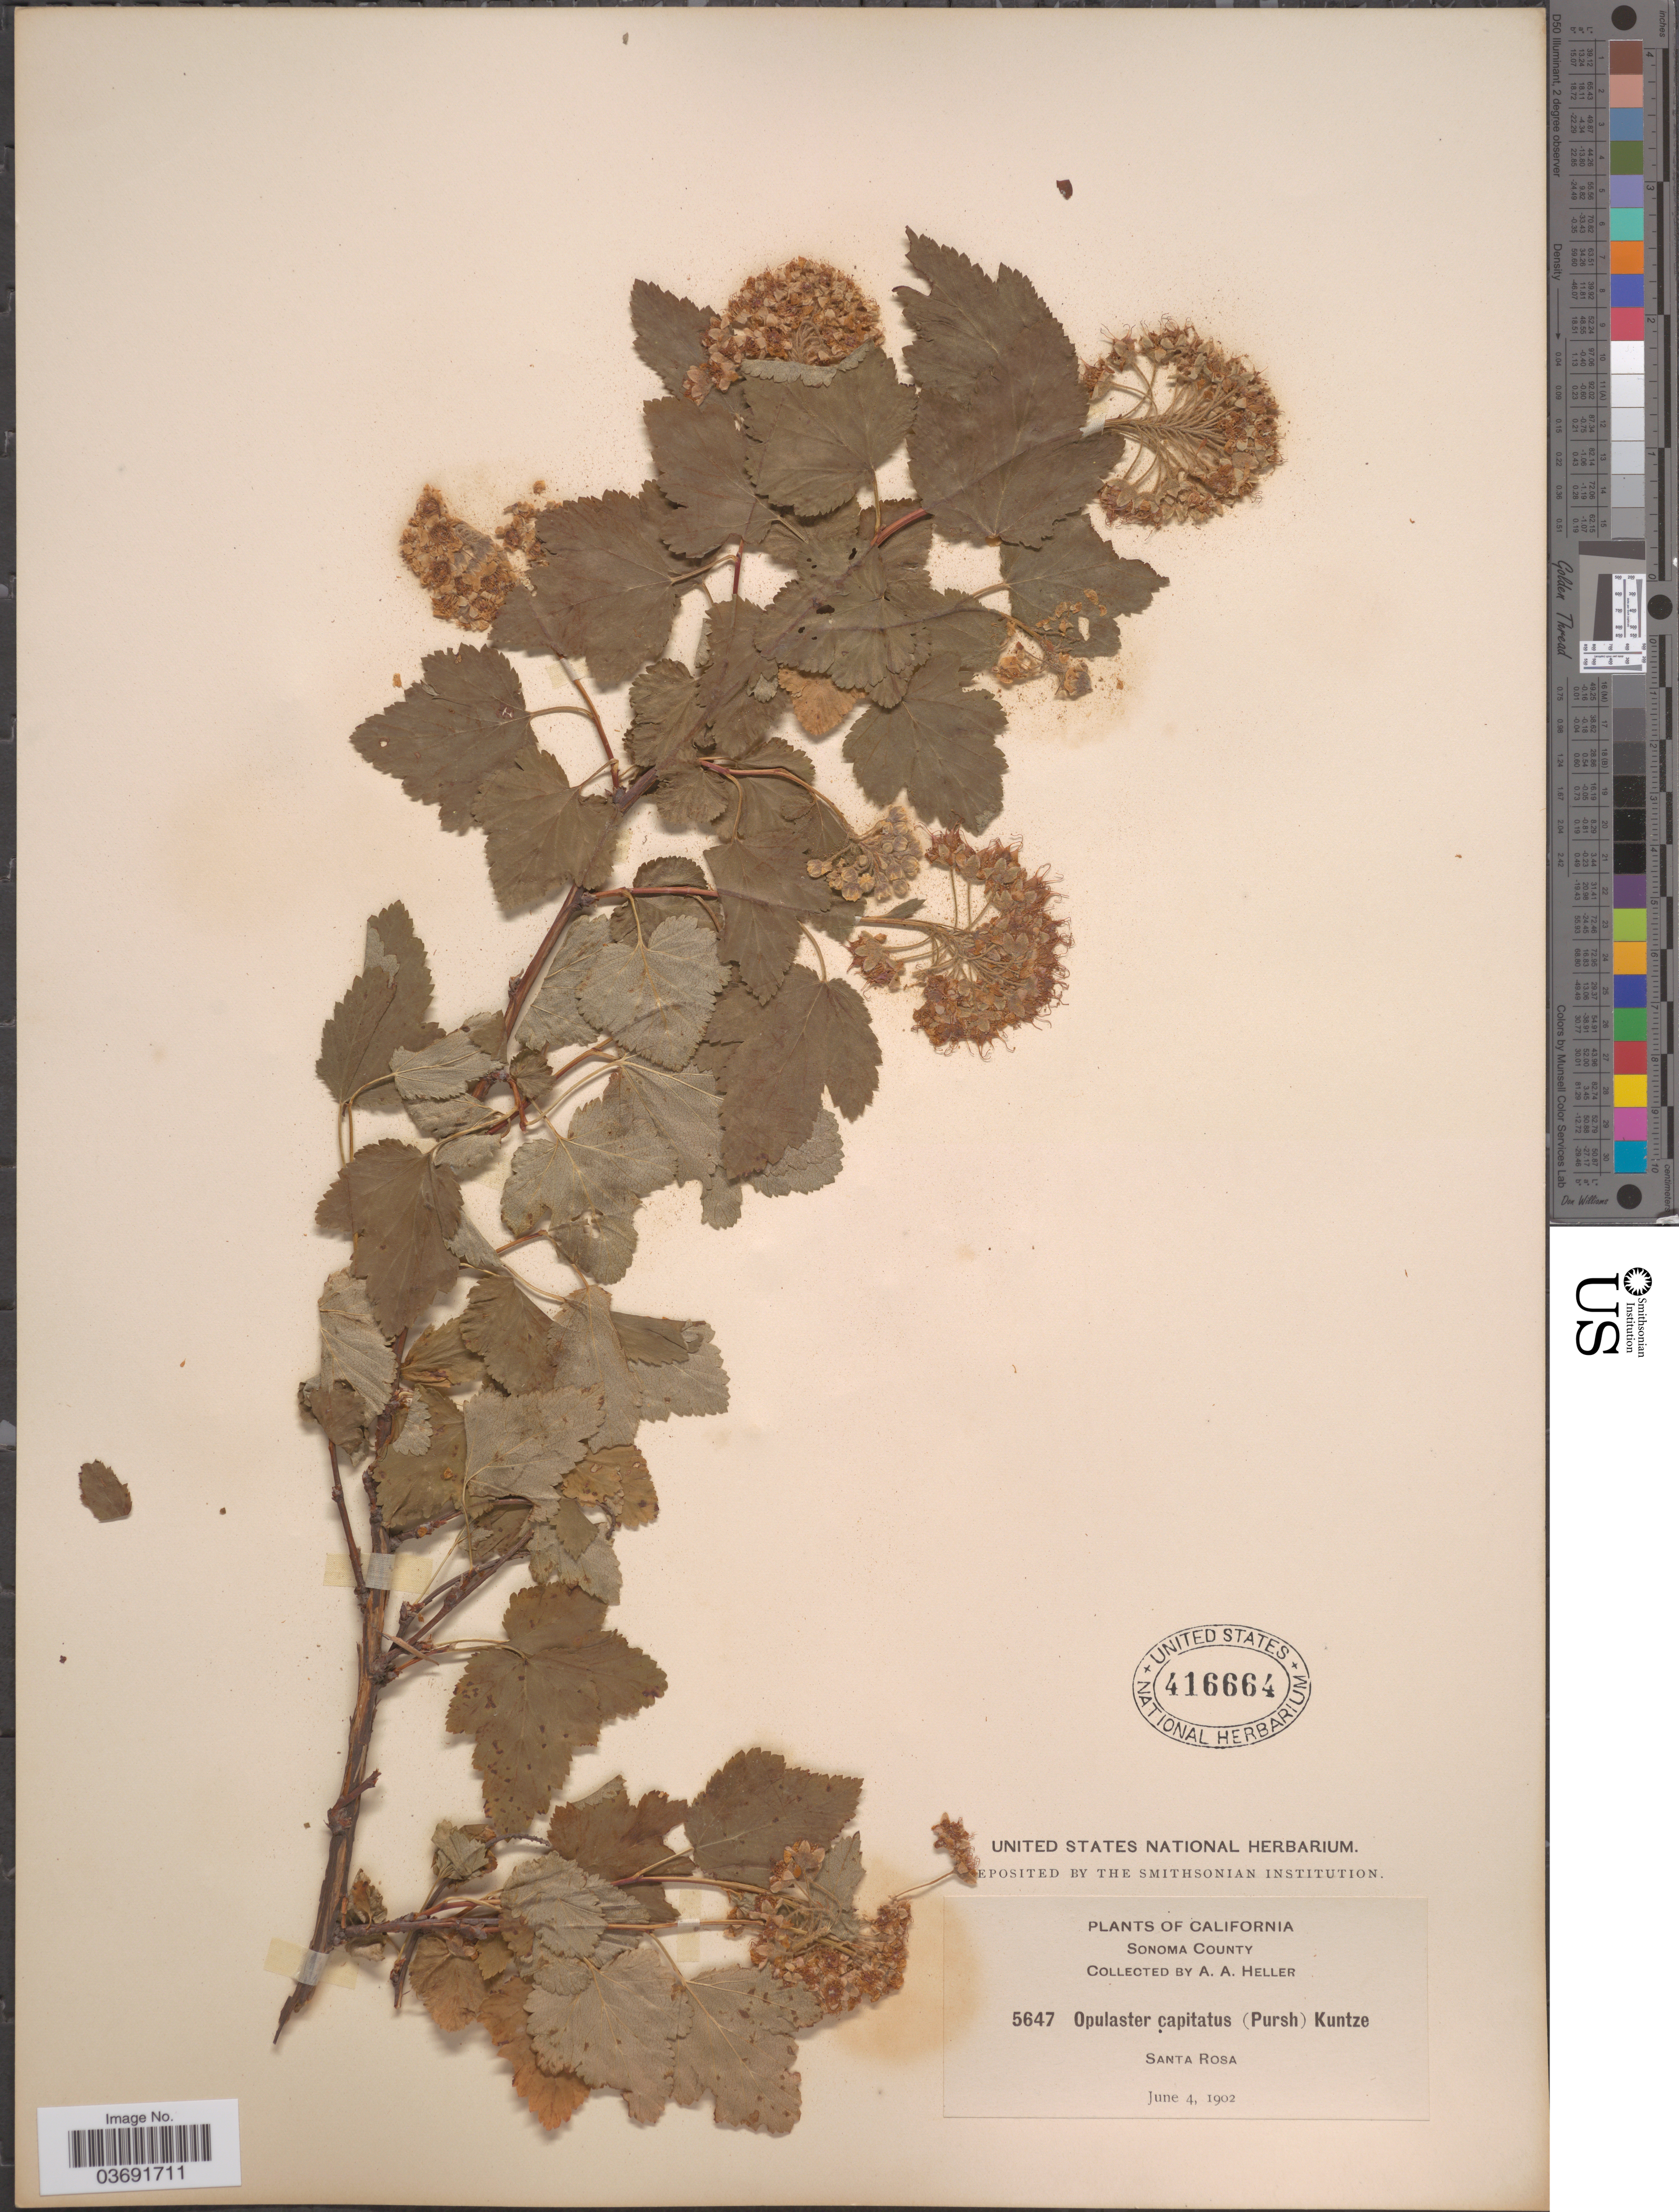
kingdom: Plantae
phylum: Tracheophyta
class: Magnoliopsida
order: Rosales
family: Rosaceae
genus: Physocarpus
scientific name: Physocarpus capitatus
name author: (Pursh) Kuntze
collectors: A. A. Heller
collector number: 5647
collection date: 1902-06-04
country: United States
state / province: California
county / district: Sonoma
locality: Sonoma County. Santa Rosa.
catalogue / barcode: US 416664